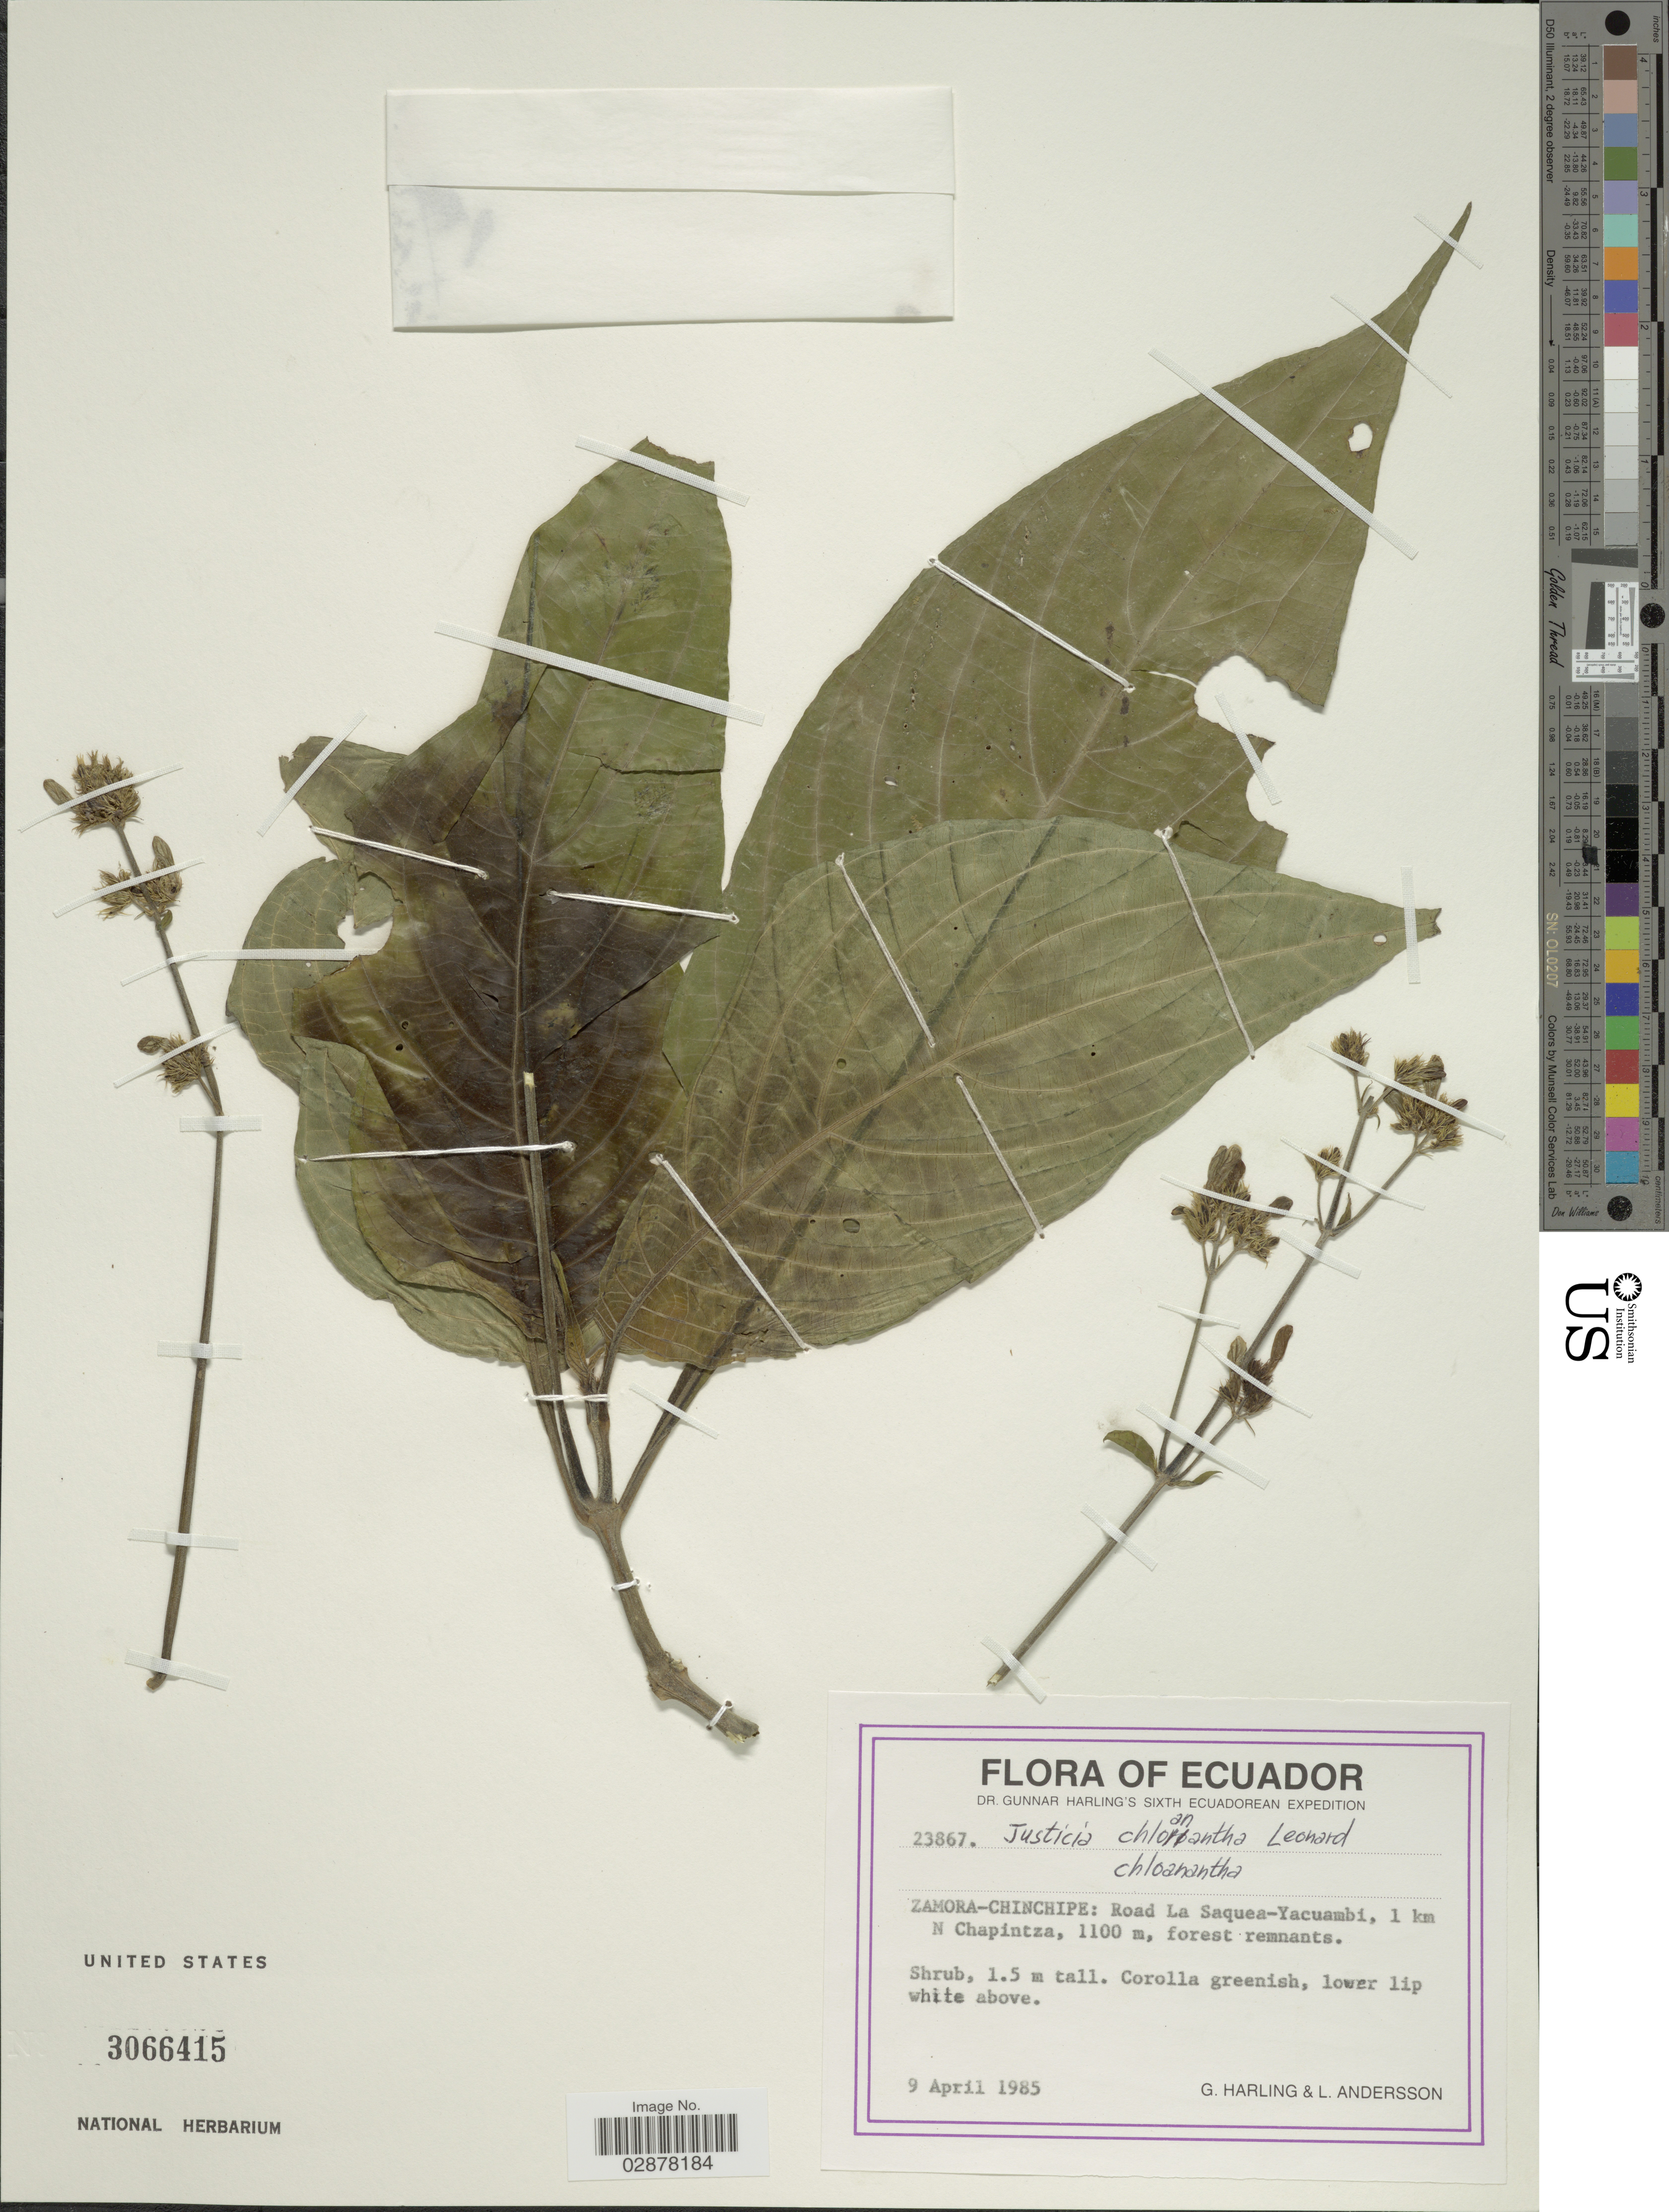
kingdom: Plantae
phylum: Tracheophyta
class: Magnoliopsida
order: Lamiales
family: Acanthaceae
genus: Justicia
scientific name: Justicia chloanantha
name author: Leonard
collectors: G. Harling & L. Andersson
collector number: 23867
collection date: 1985-04-09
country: Ecuador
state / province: Zamora-Chinchipe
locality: Road La Saquea-Yacuambí, 1 km N Chapintza.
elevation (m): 1100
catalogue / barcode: US 3066415